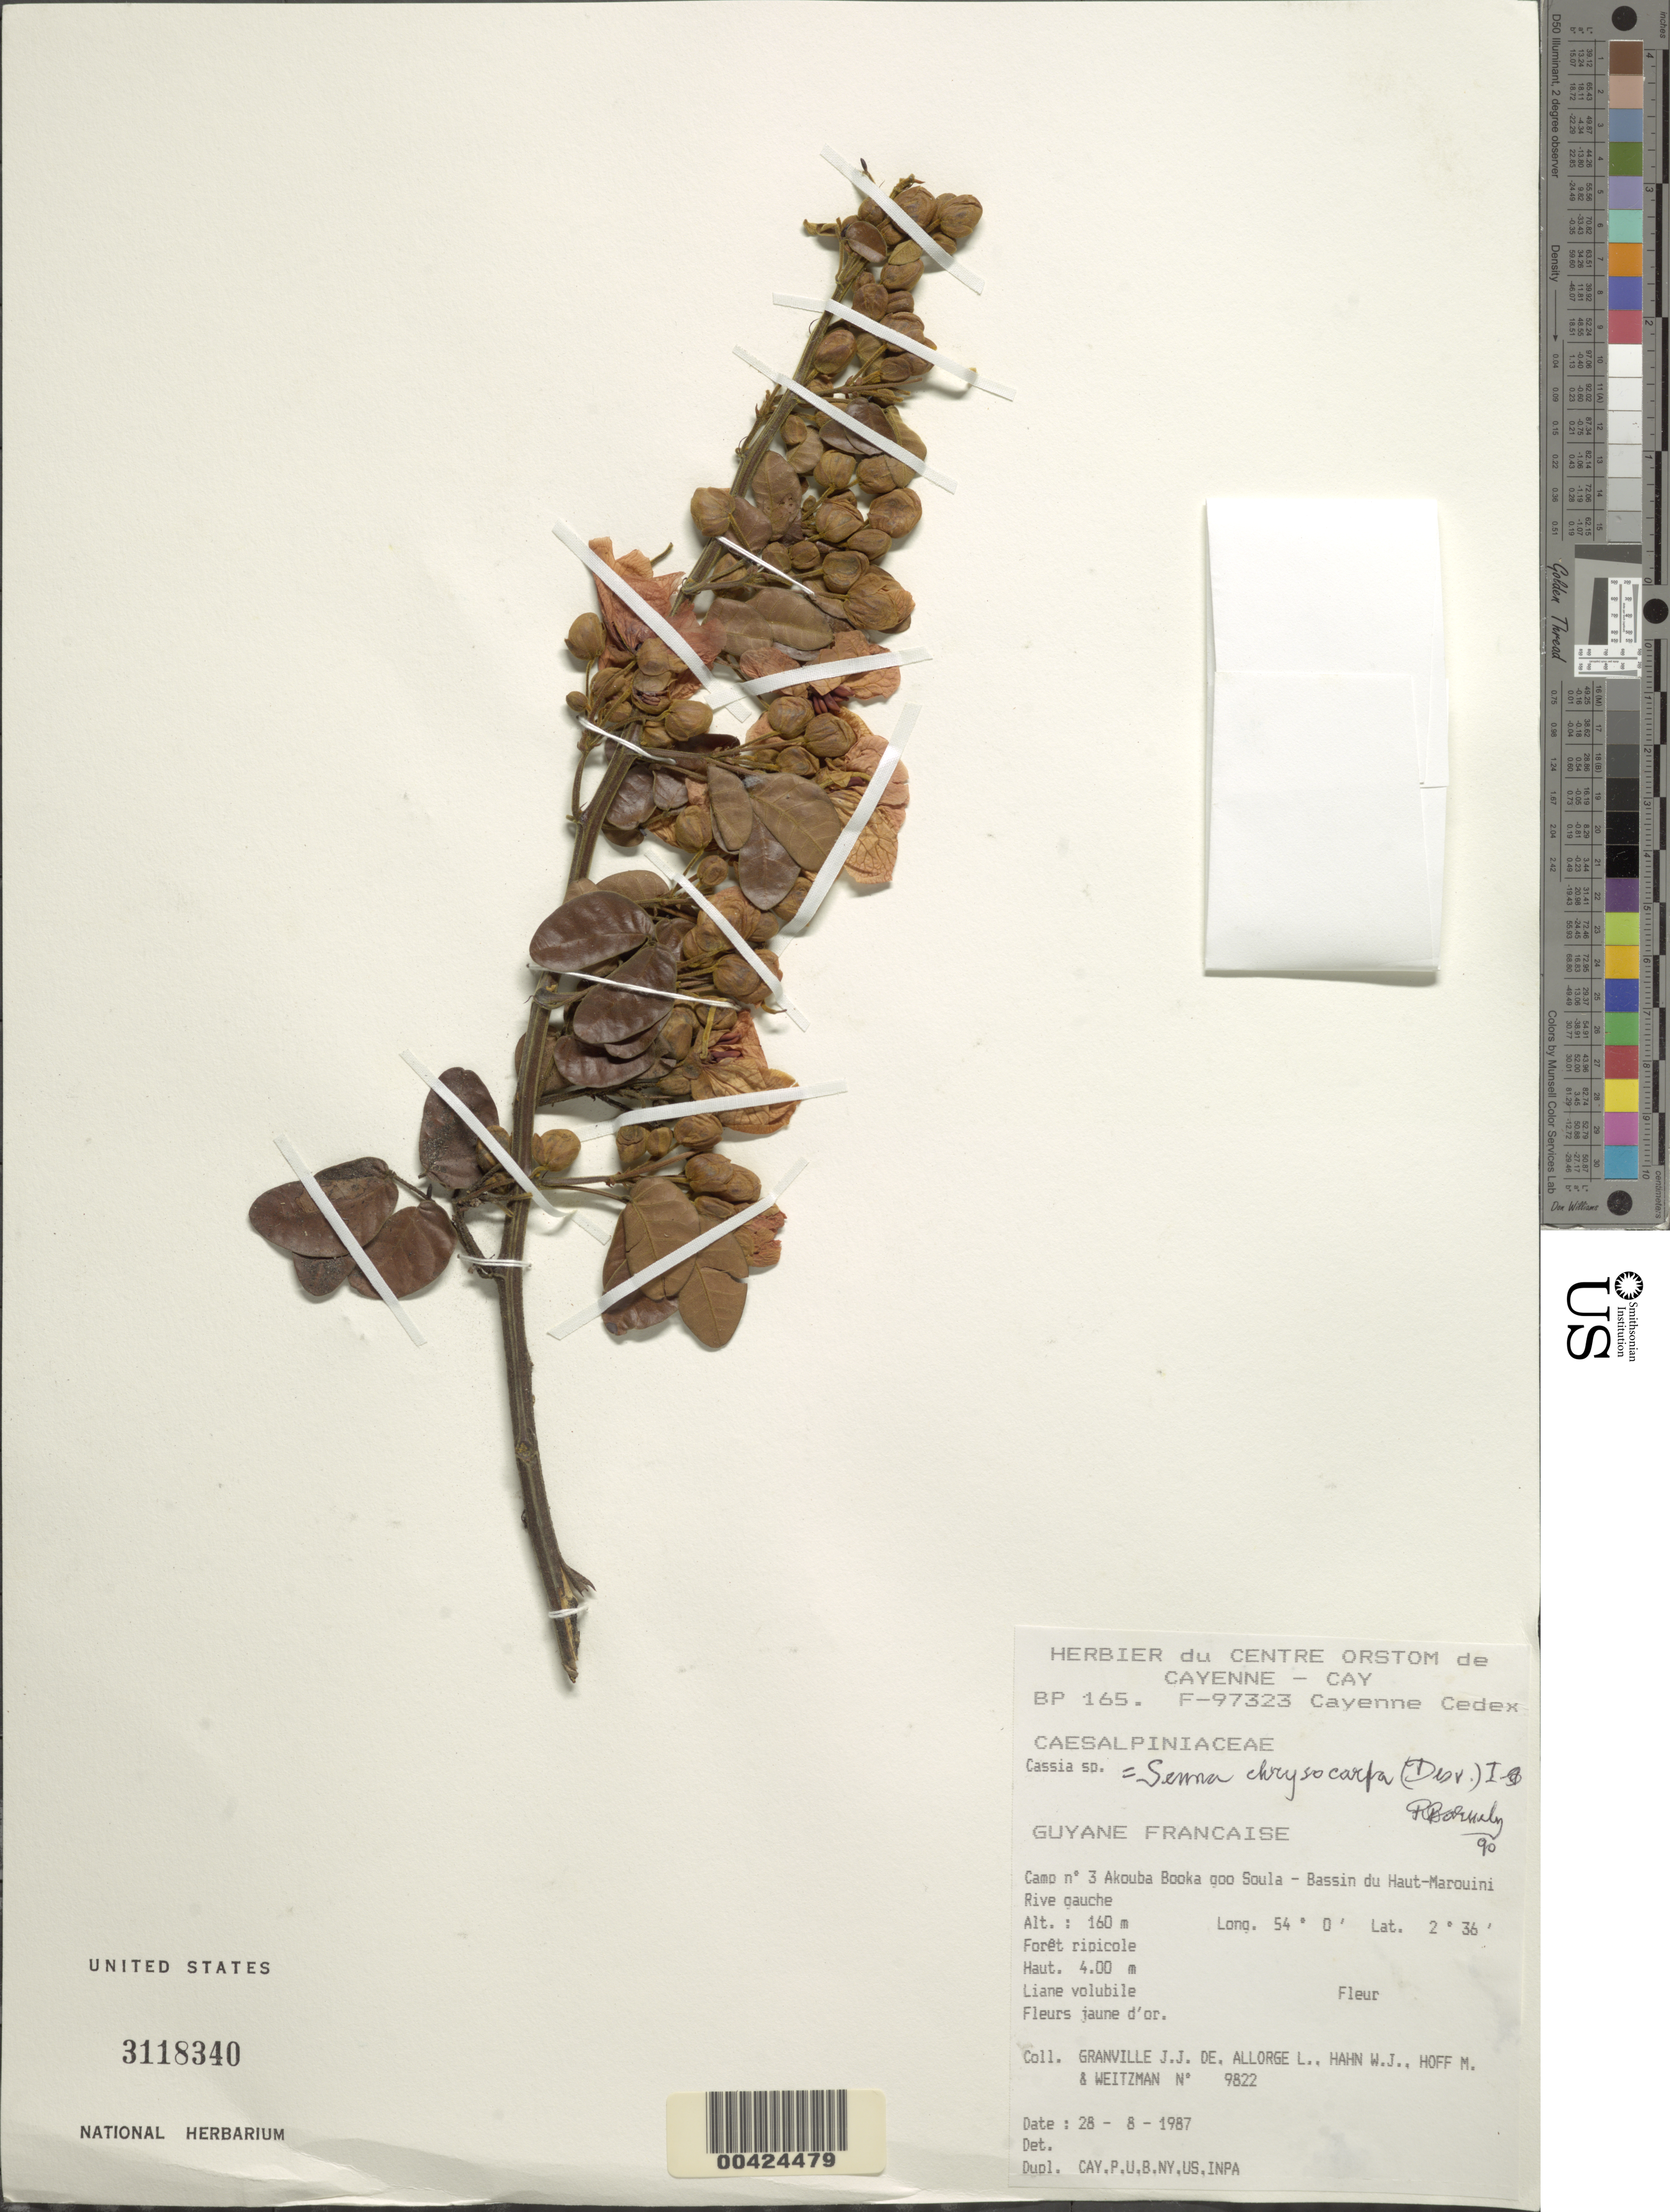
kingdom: Plantae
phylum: Tracheophyta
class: Magnoliopsida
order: Fabales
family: Fabaceae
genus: Senna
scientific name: Senna chrysocarpa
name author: (Desv.) H.S. Irwin & Barneby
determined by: Barneby, Rupert C., (NY)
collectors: J.-J. de Granville, L. Allorge, W. J. Hahn, M. Hoff & A. L. Weitzman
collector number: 9822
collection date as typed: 28 Aug 1987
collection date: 1987-08-28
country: French Guiana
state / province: Saint-Laurent-du-Maroni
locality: Camp 3 akouba booka goo soula - bassin du haut-marouini rive gauche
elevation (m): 160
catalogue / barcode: US 3118340